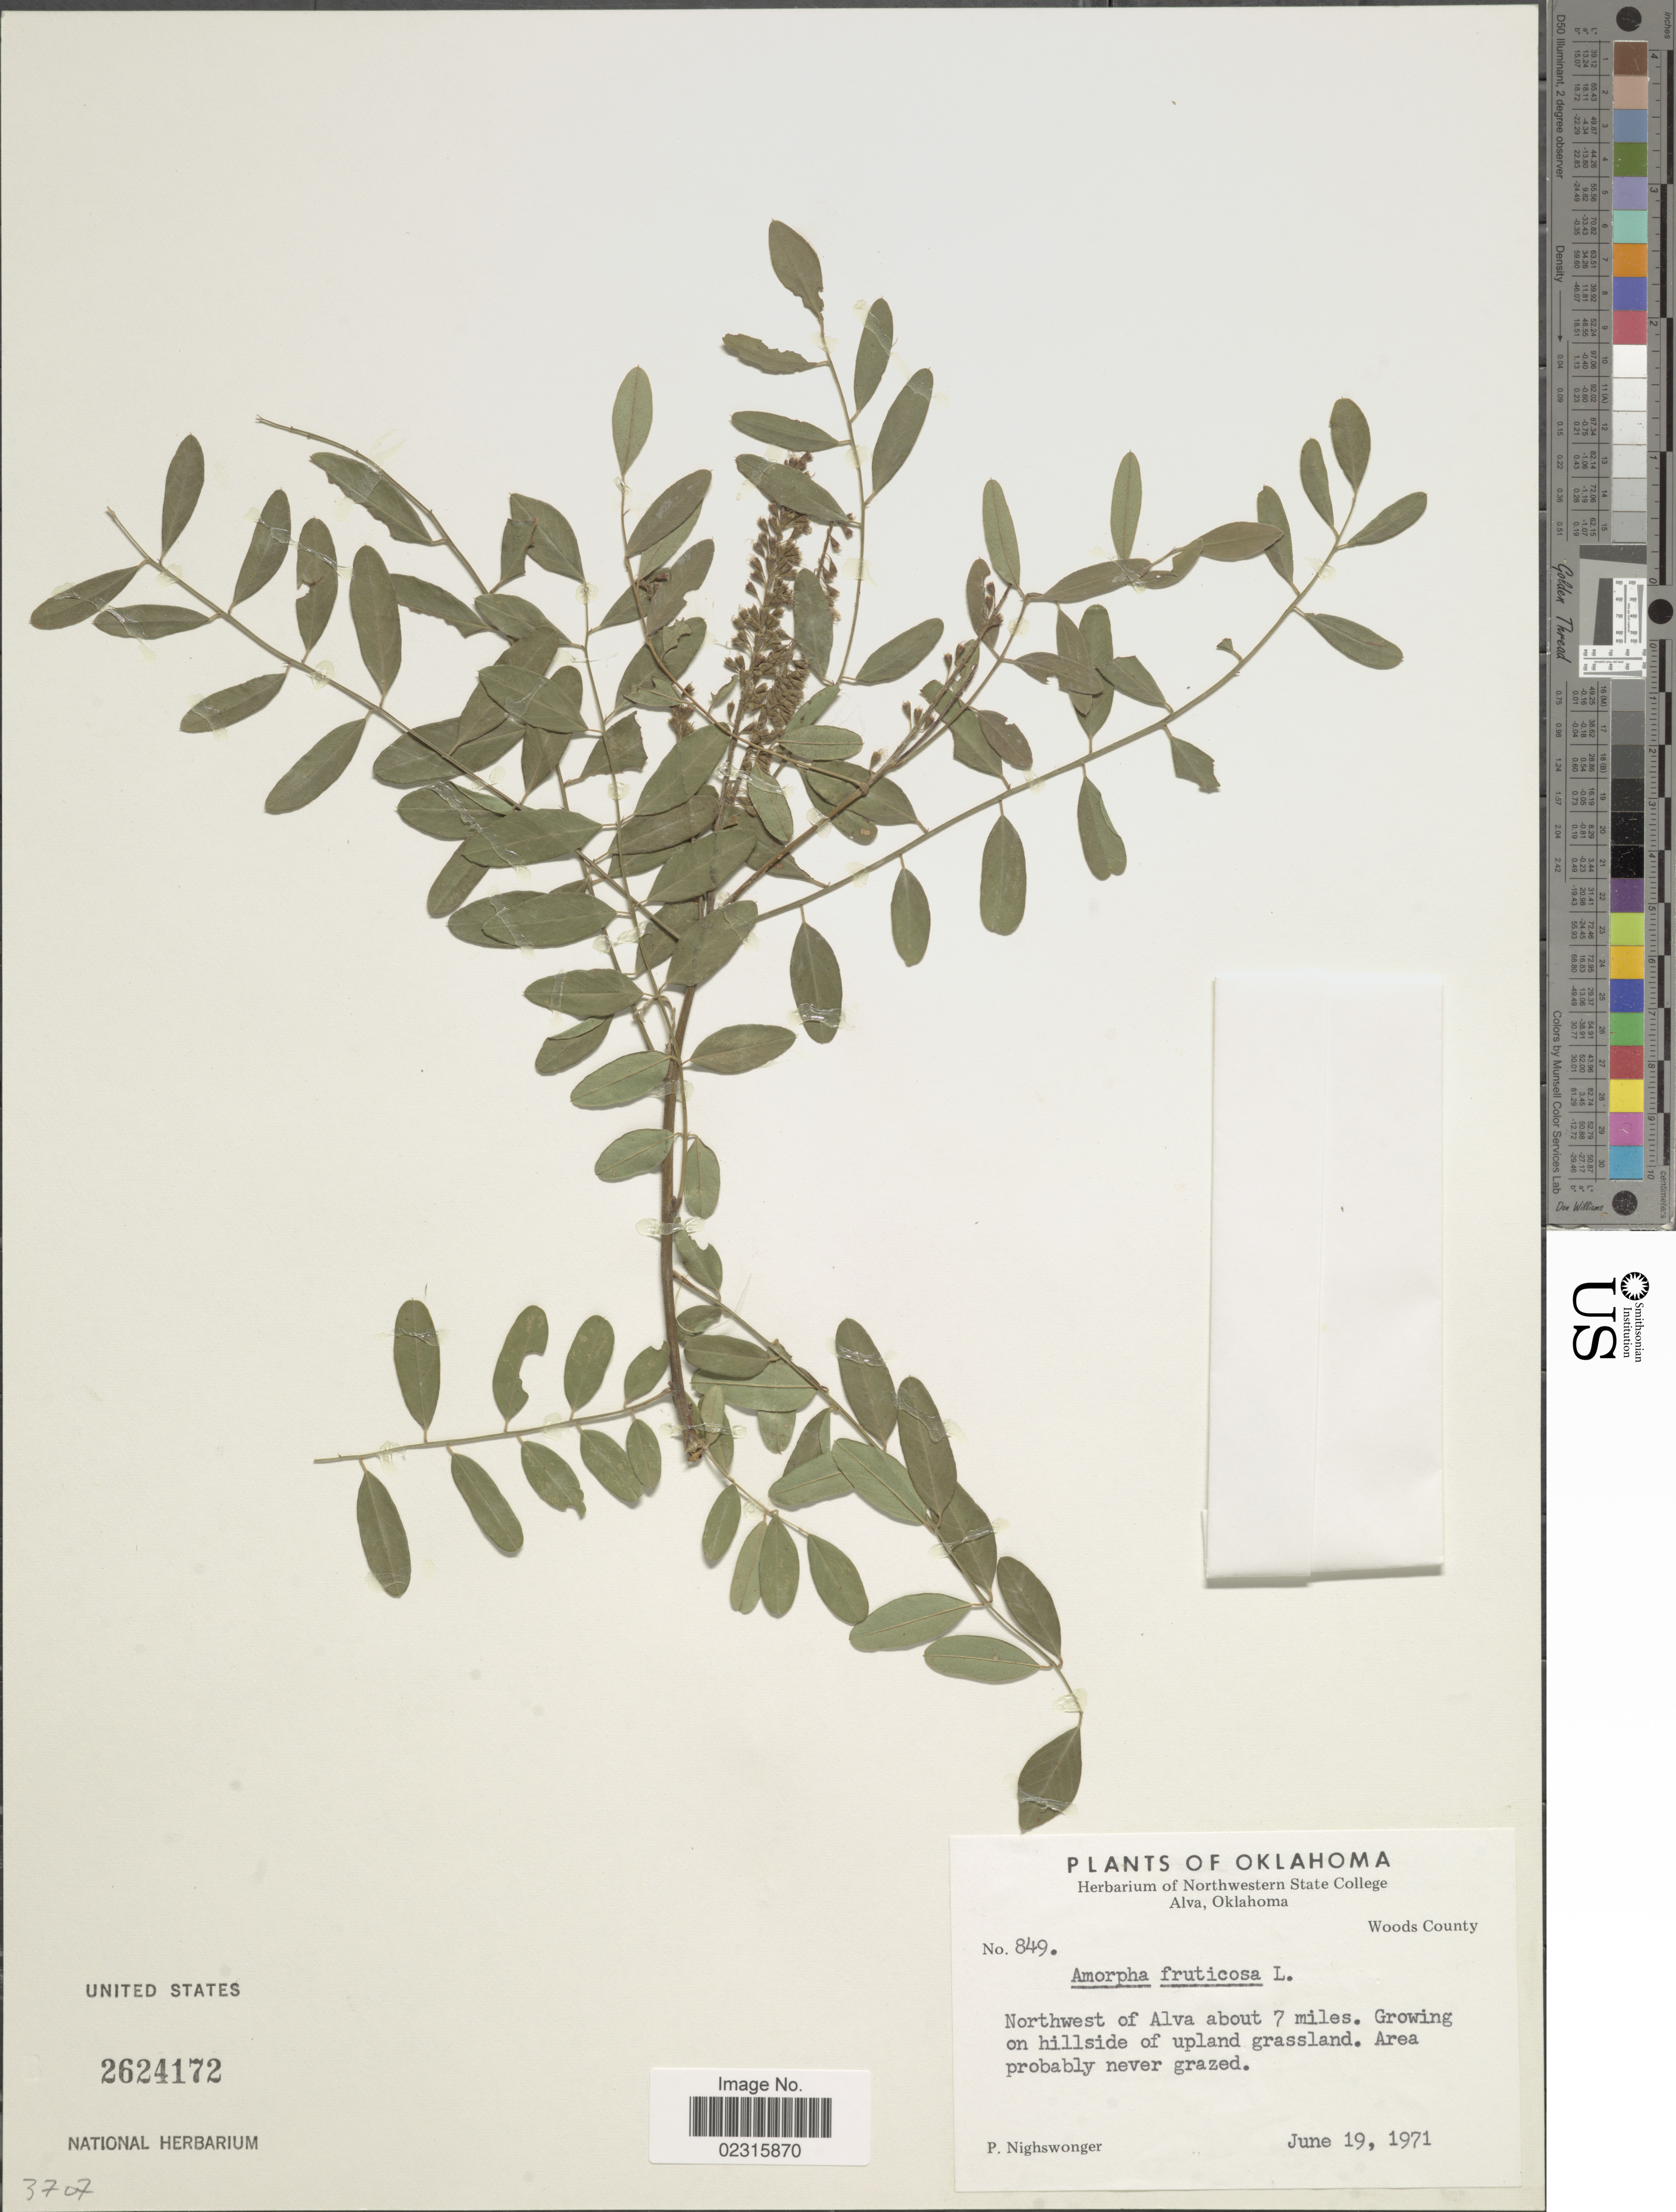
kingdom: Plantae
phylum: Tracheophyta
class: Magnoliopsida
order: Fabales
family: Fabaceae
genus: Amorpha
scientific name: Amorpha fruticosa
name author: L.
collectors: P. Nighswonger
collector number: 849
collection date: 1971-06-19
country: United States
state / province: Oklahoma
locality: Northwest of Alva about 7 miles.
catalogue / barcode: US 2624172